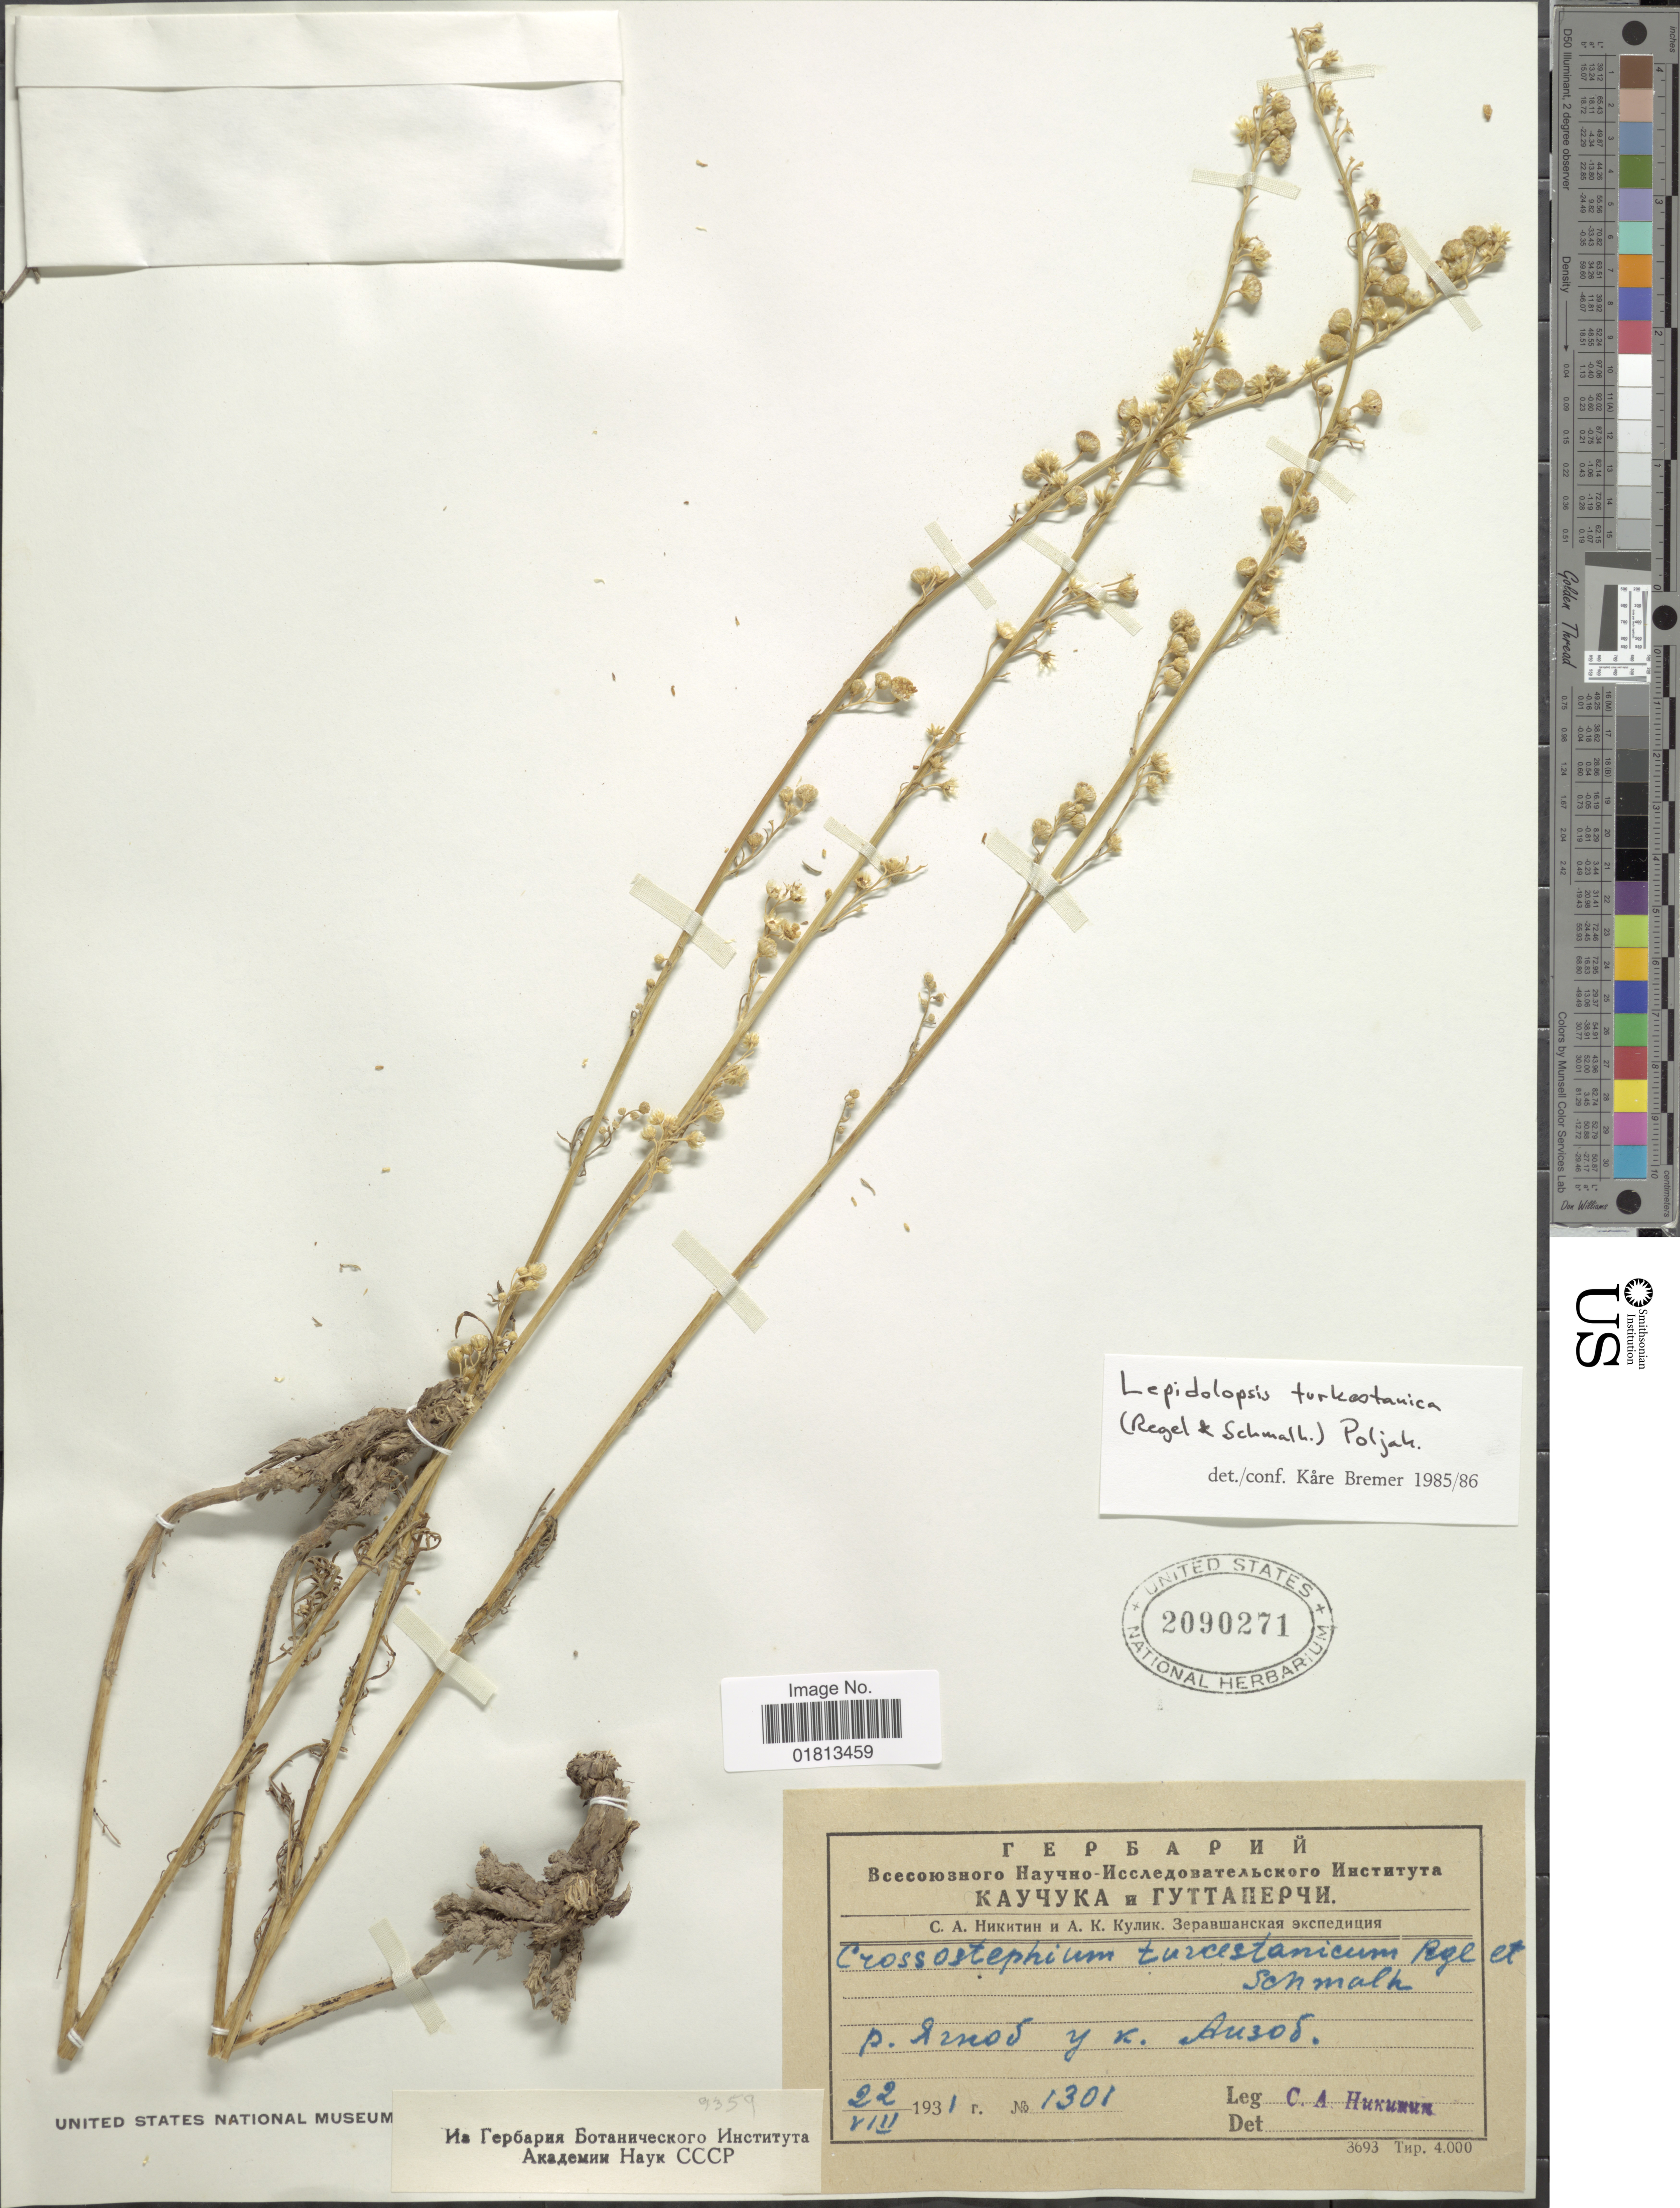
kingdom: Plantae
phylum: Tracheophyta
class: Magnoliopsida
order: Asterales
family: Asteraceae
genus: Lepidolopsis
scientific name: Lepidolopsis turkestanica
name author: (Regel & Schmalh.) Poljakov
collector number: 1301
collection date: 1931-08-22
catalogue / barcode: US 2090271